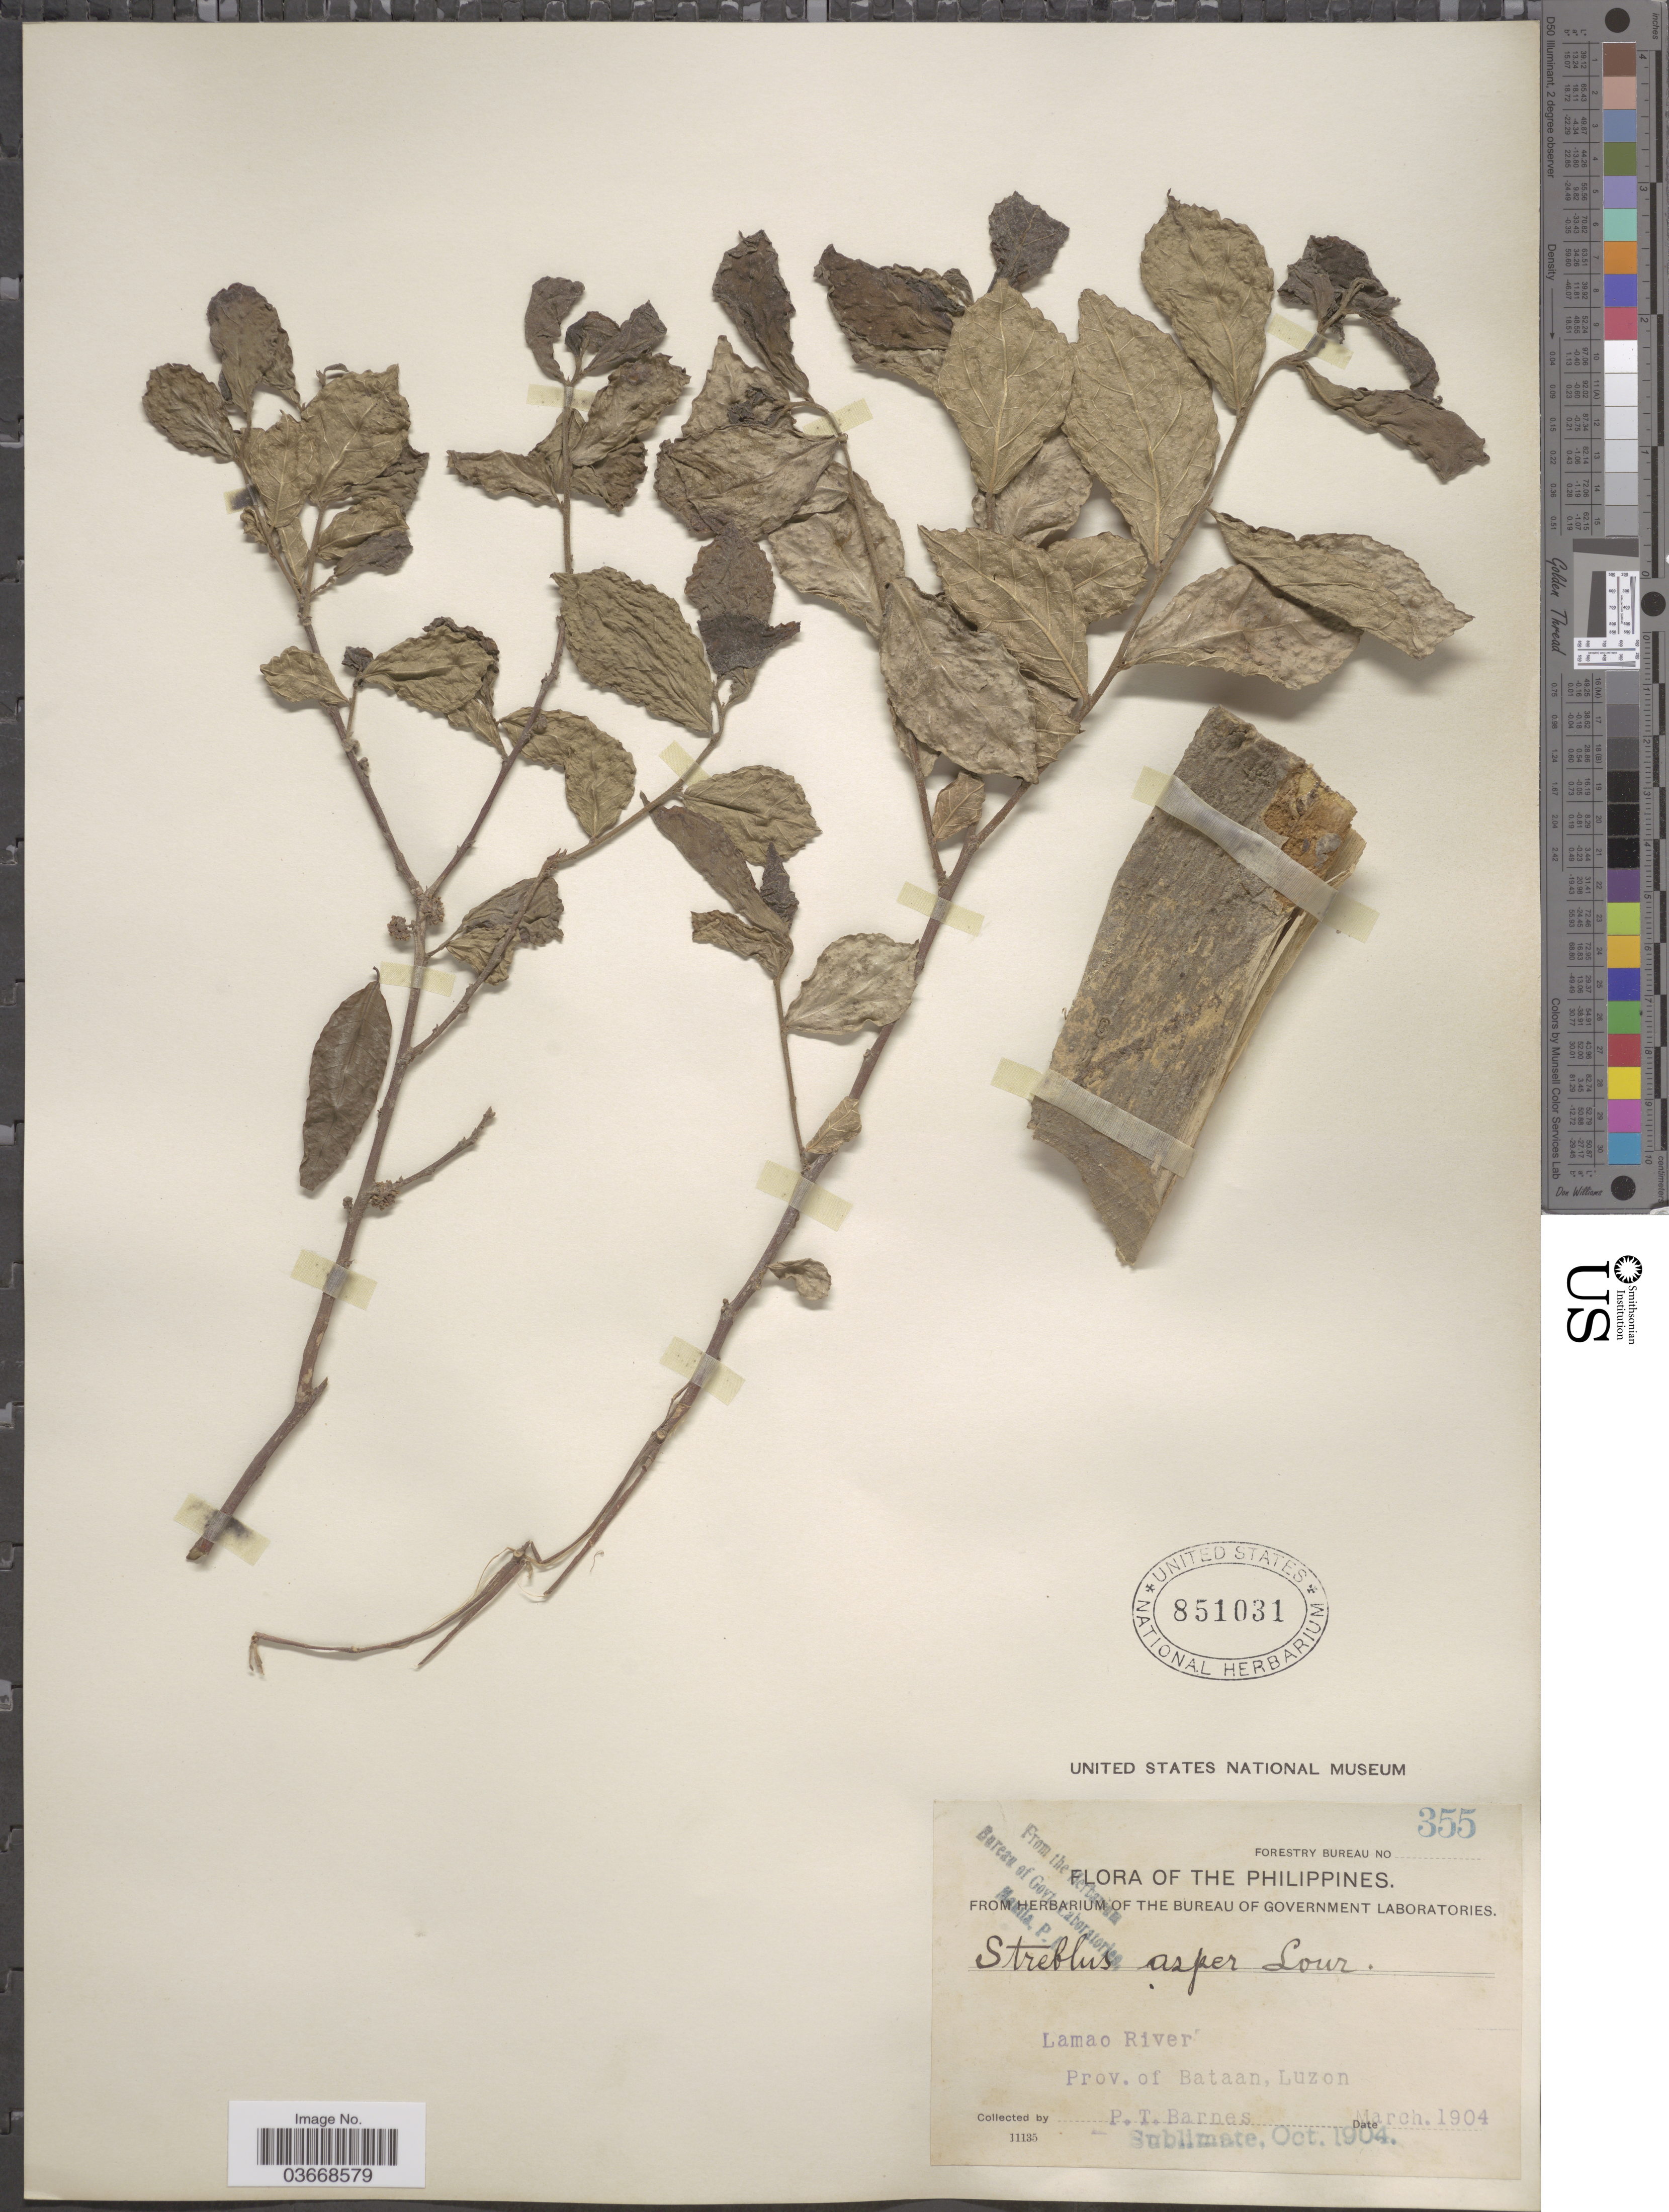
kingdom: Plantae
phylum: Tracheophyta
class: Magnoliopsida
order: Rosales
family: Moraceae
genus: Streblus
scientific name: Streblus asper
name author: Lour.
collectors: P. Barnes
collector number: Forestry Bureau 355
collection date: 1904-03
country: Philippines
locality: Lamao River. Prov. of Bataan, Luzon.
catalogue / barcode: US 851031